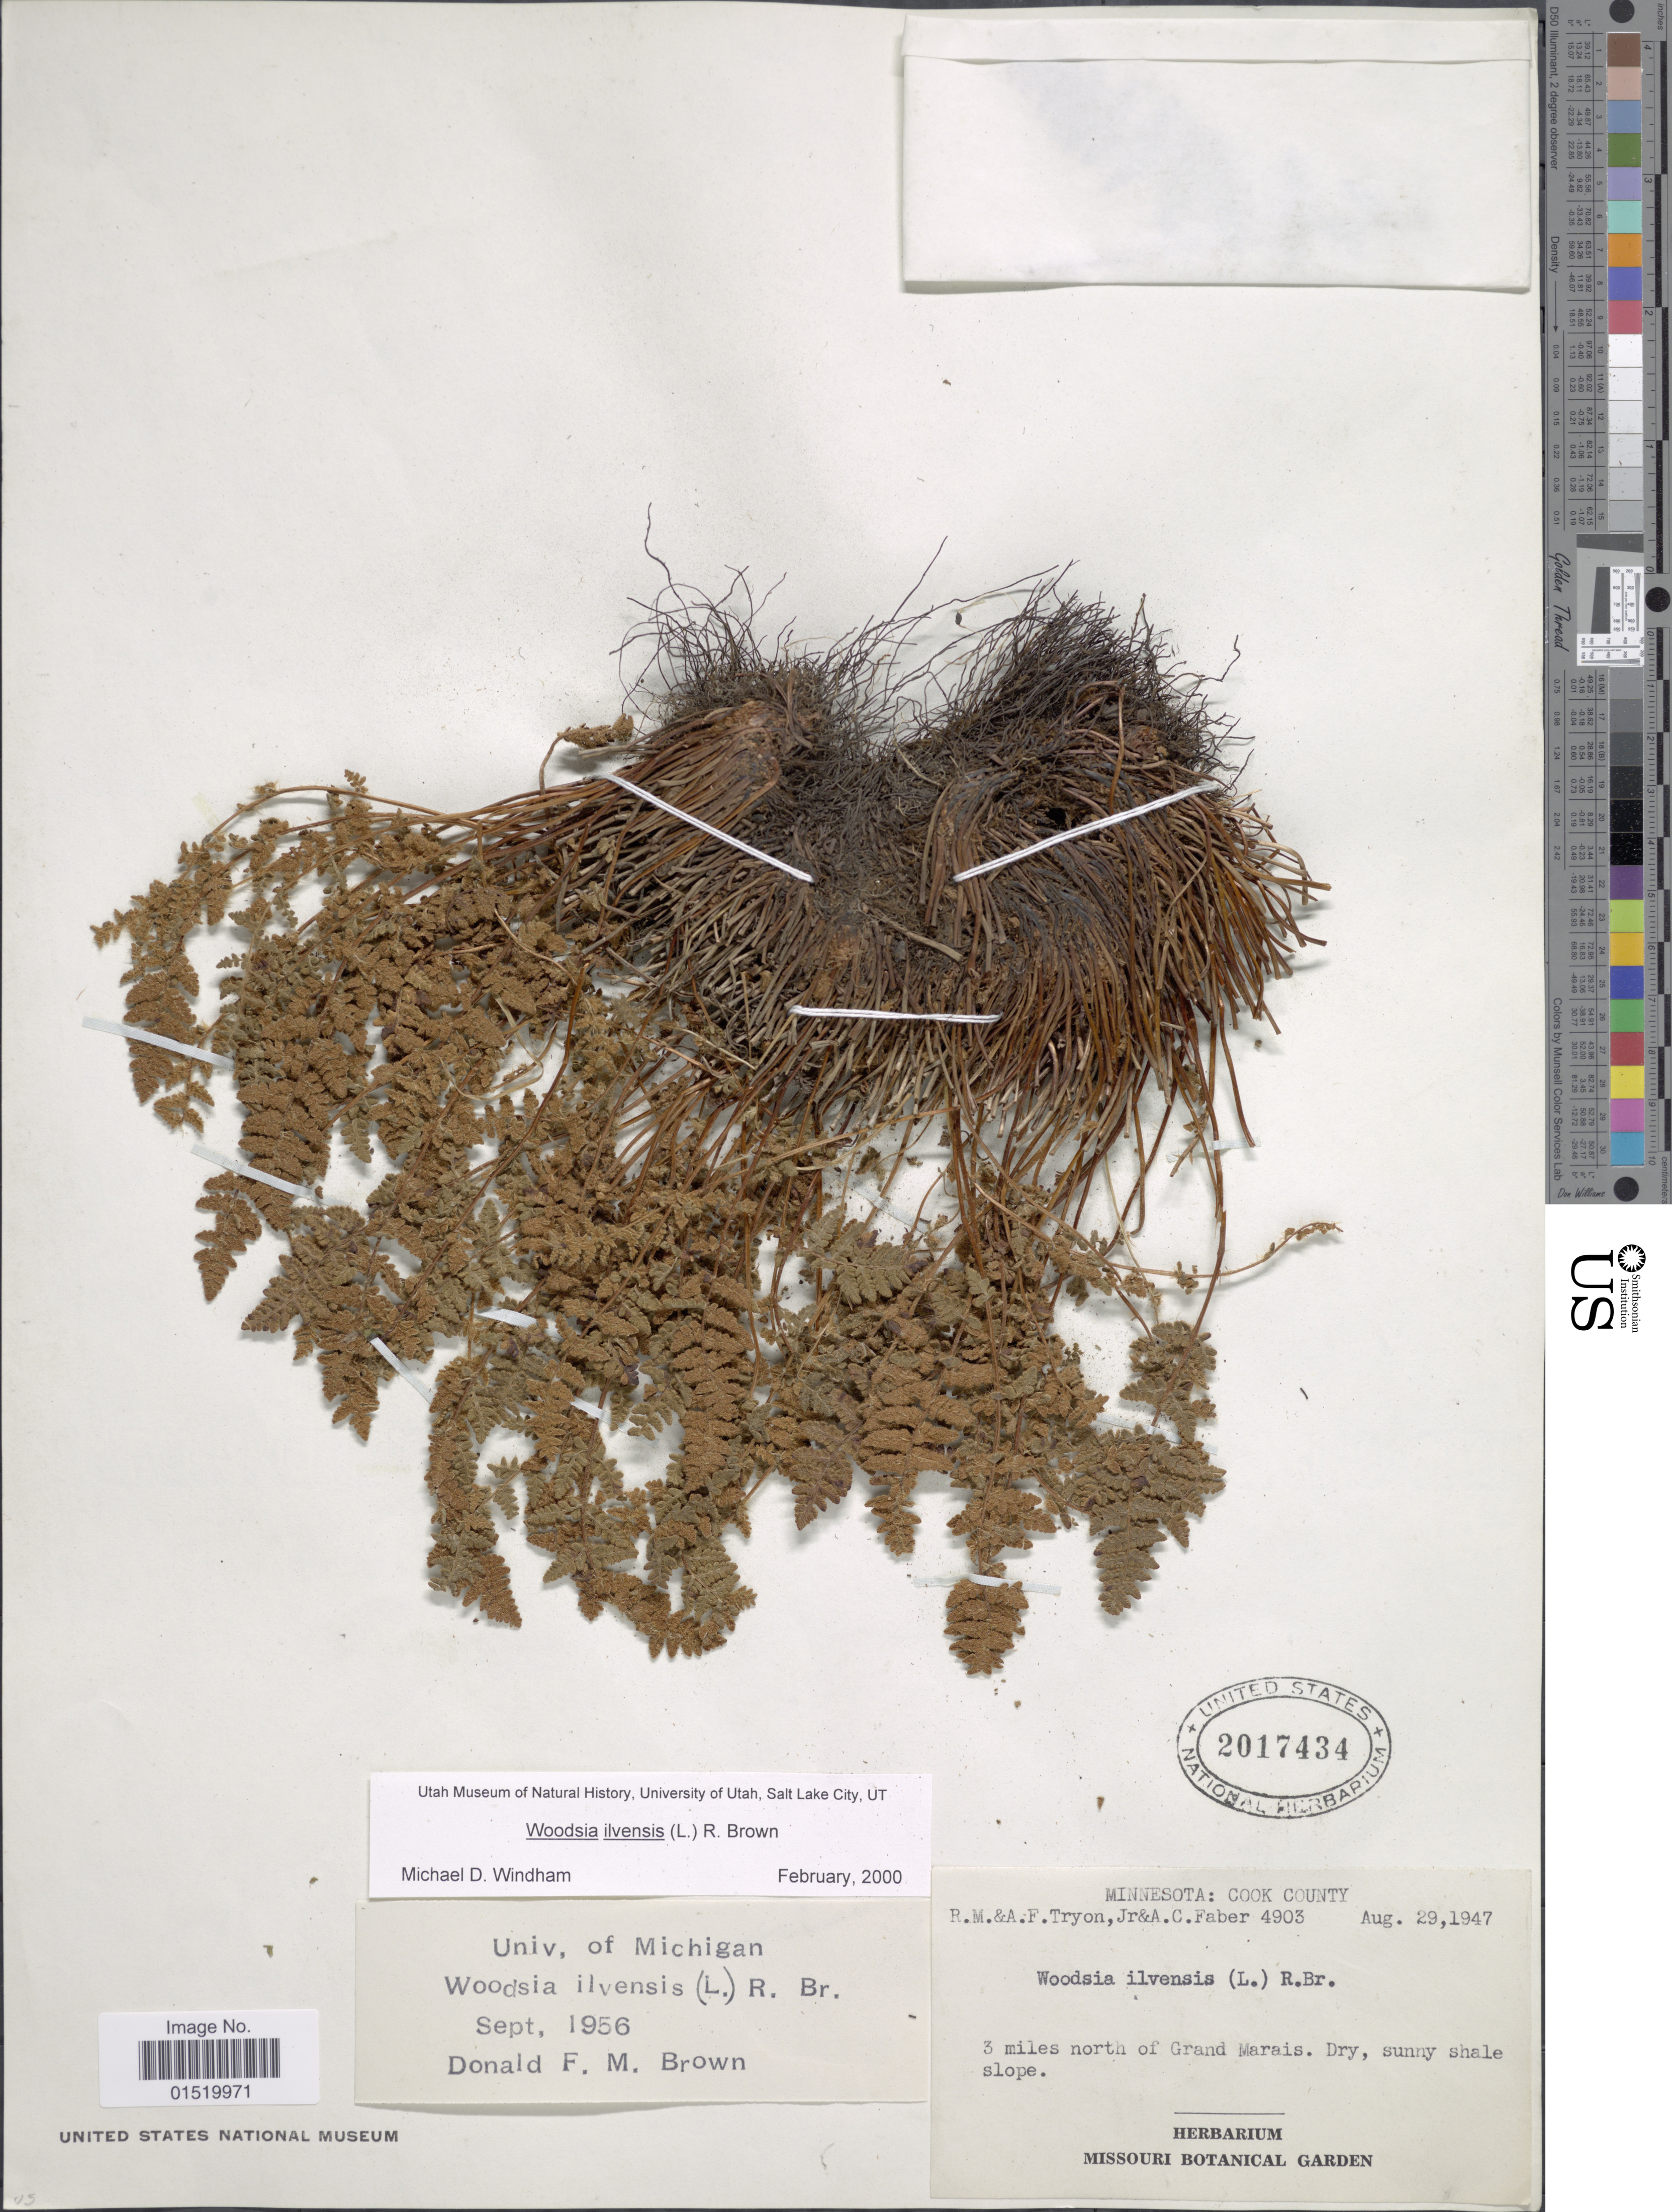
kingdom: Plantae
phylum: Tracheophyta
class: Polypodiopsida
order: Polypodiales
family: Woodsiaceae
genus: Woodsia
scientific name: Woodsia ilvensis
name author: (L.) R. Br.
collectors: R. M. Tryon, A. F. Tryon & A. Faber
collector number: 4903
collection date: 1947-08-29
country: United States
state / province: Minnesota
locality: Cook County, 3 miles north of Grand Marais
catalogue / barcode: US 2017434